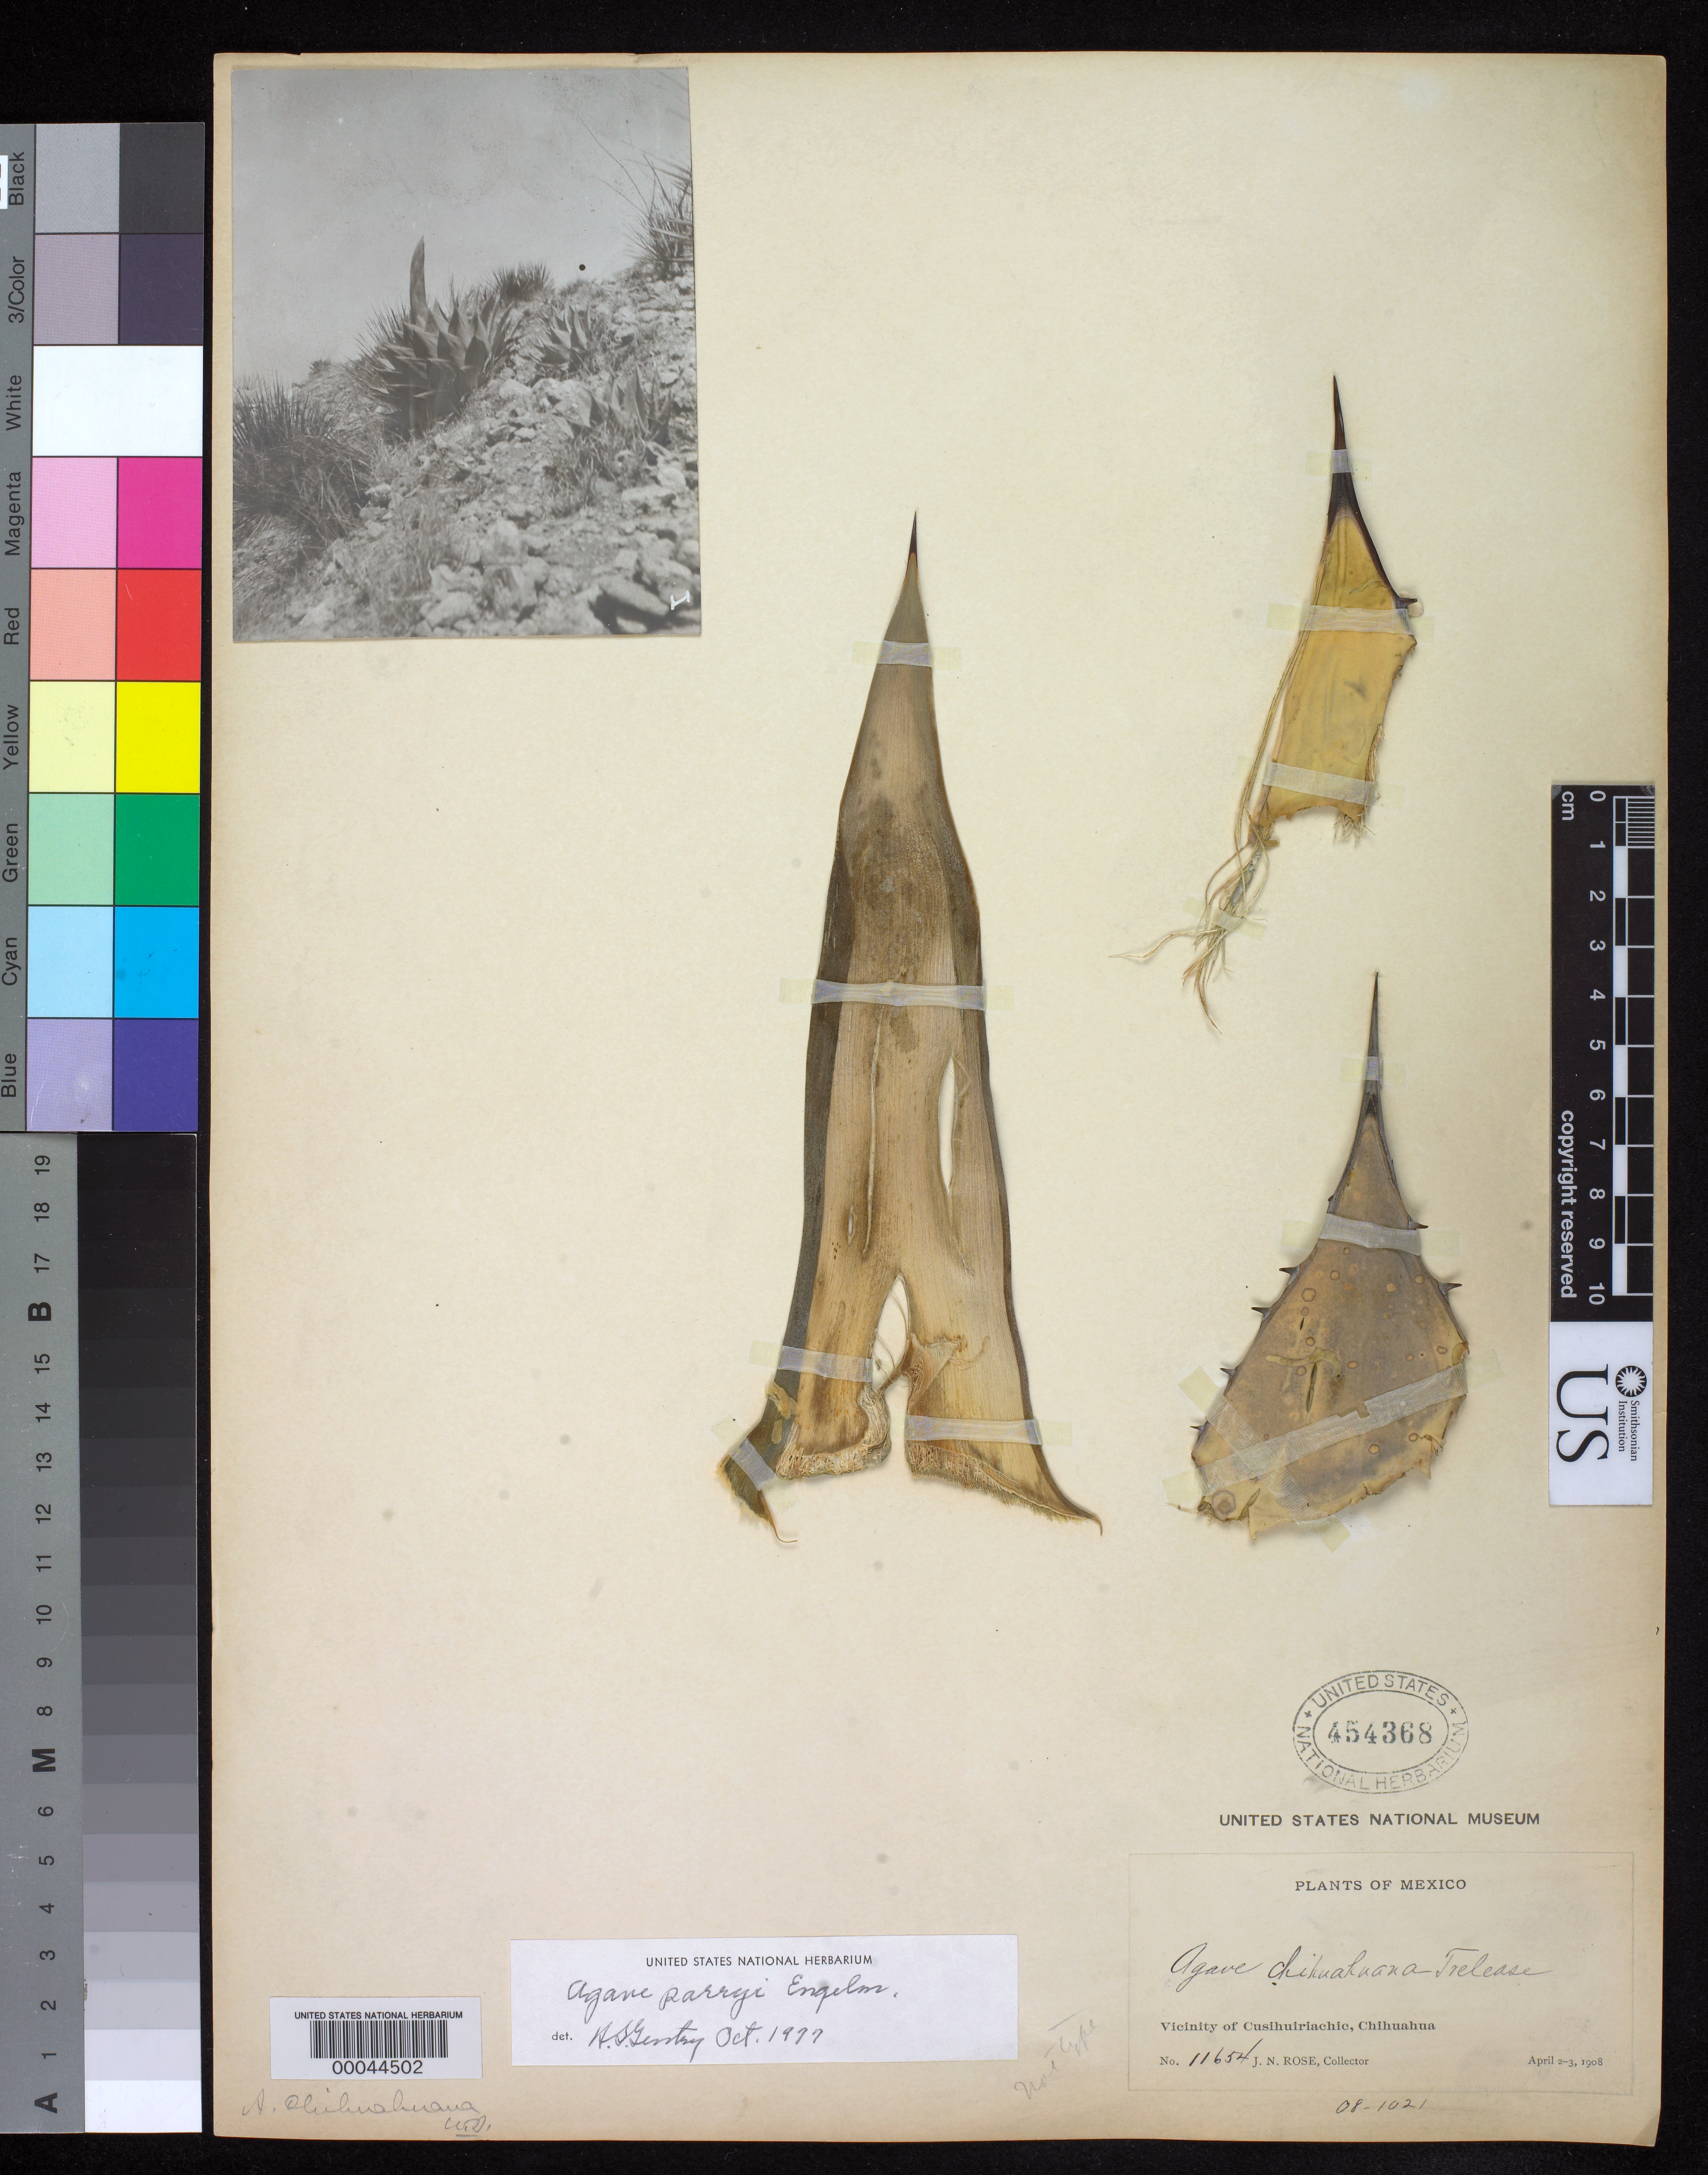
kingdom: Plantae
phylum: Tracheophyta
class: Liliopsida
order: Asparagales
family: Asparagaceae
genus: Agave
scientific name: Agave parryi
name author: Engelm.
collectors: J. N. Rose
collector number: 11654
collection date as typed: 02 Apr 1908 to 03 Apr 1908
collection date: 1908-04-02/1908-04-03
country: Mexico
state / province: Chihuahua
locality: Vicinity of Cusihuiriachic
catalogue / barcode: US 454368